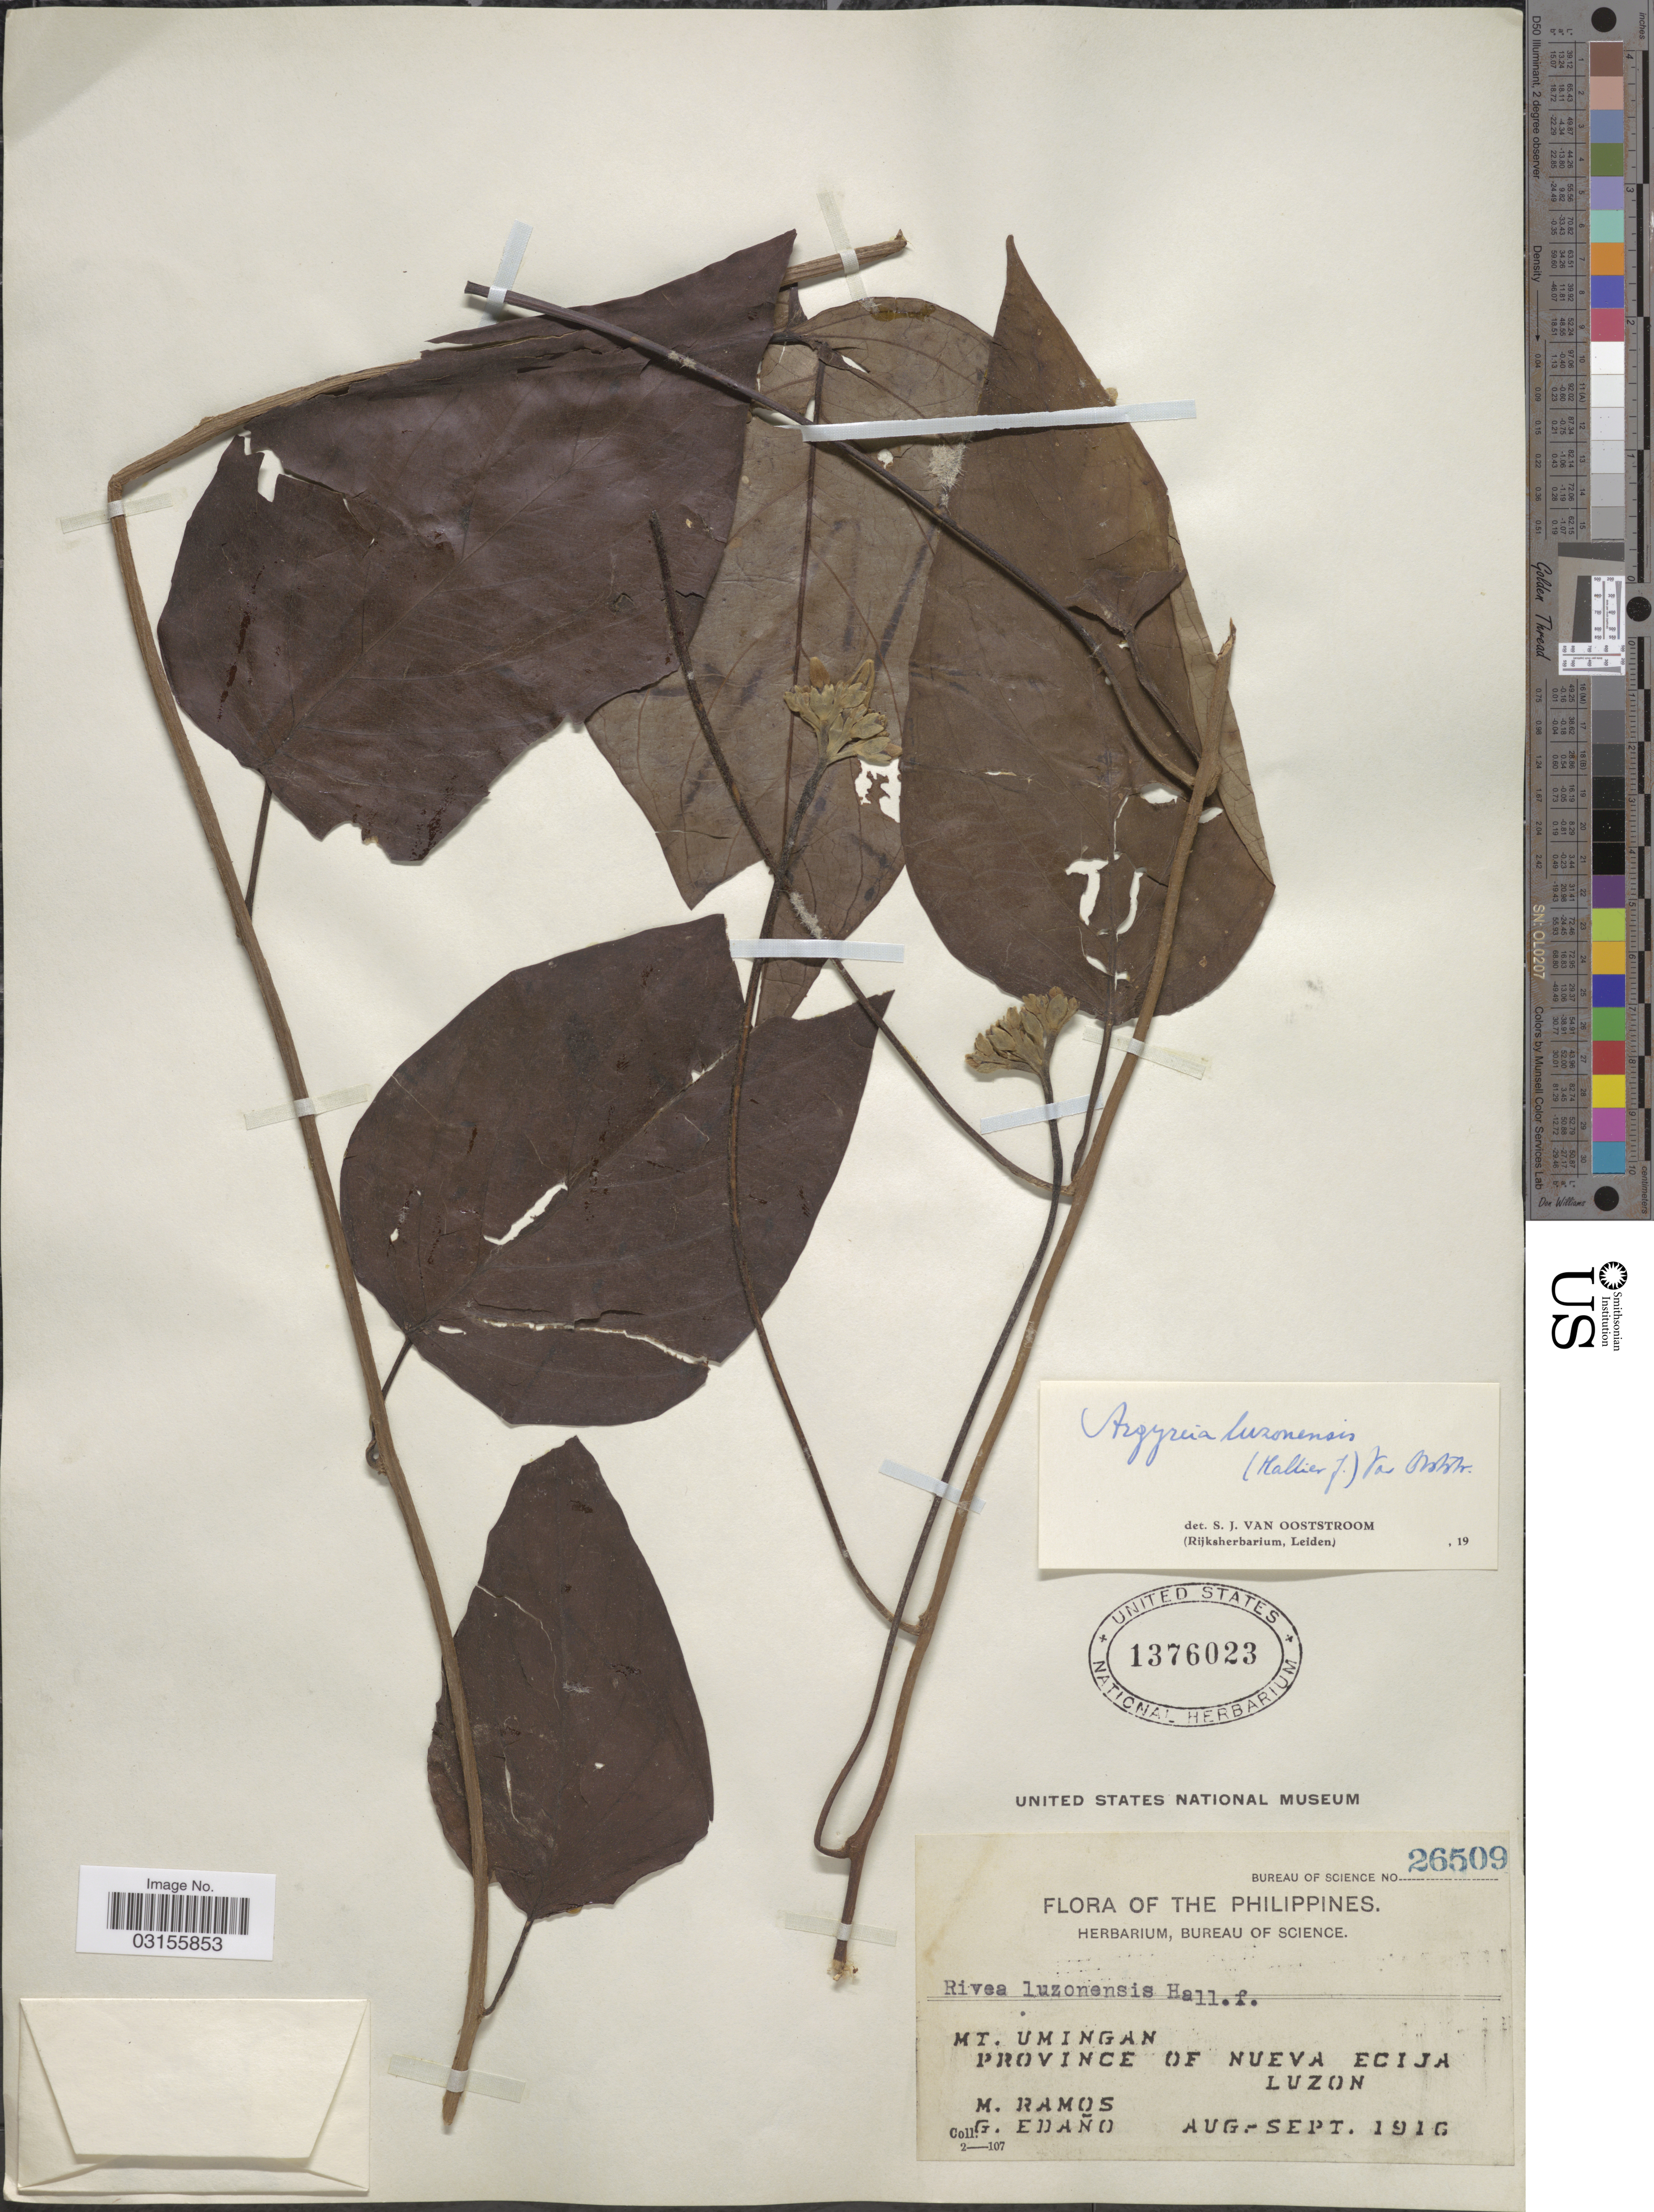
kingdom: Plantae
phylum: Tracheophyta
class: Magnoliopsida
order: Solanales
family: Convolvulaceae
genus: Argyreia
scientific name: Argyreia luzonensis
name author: (Hallier f.) Ooststr.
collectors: M. Ramos & G. Edaño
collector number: Bureau of Science 26509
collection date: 1916-08/1916-09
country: Philippines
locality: Mt. Umingan. Province of Nueva Ecija. Luzon.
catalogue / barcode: US 1376023